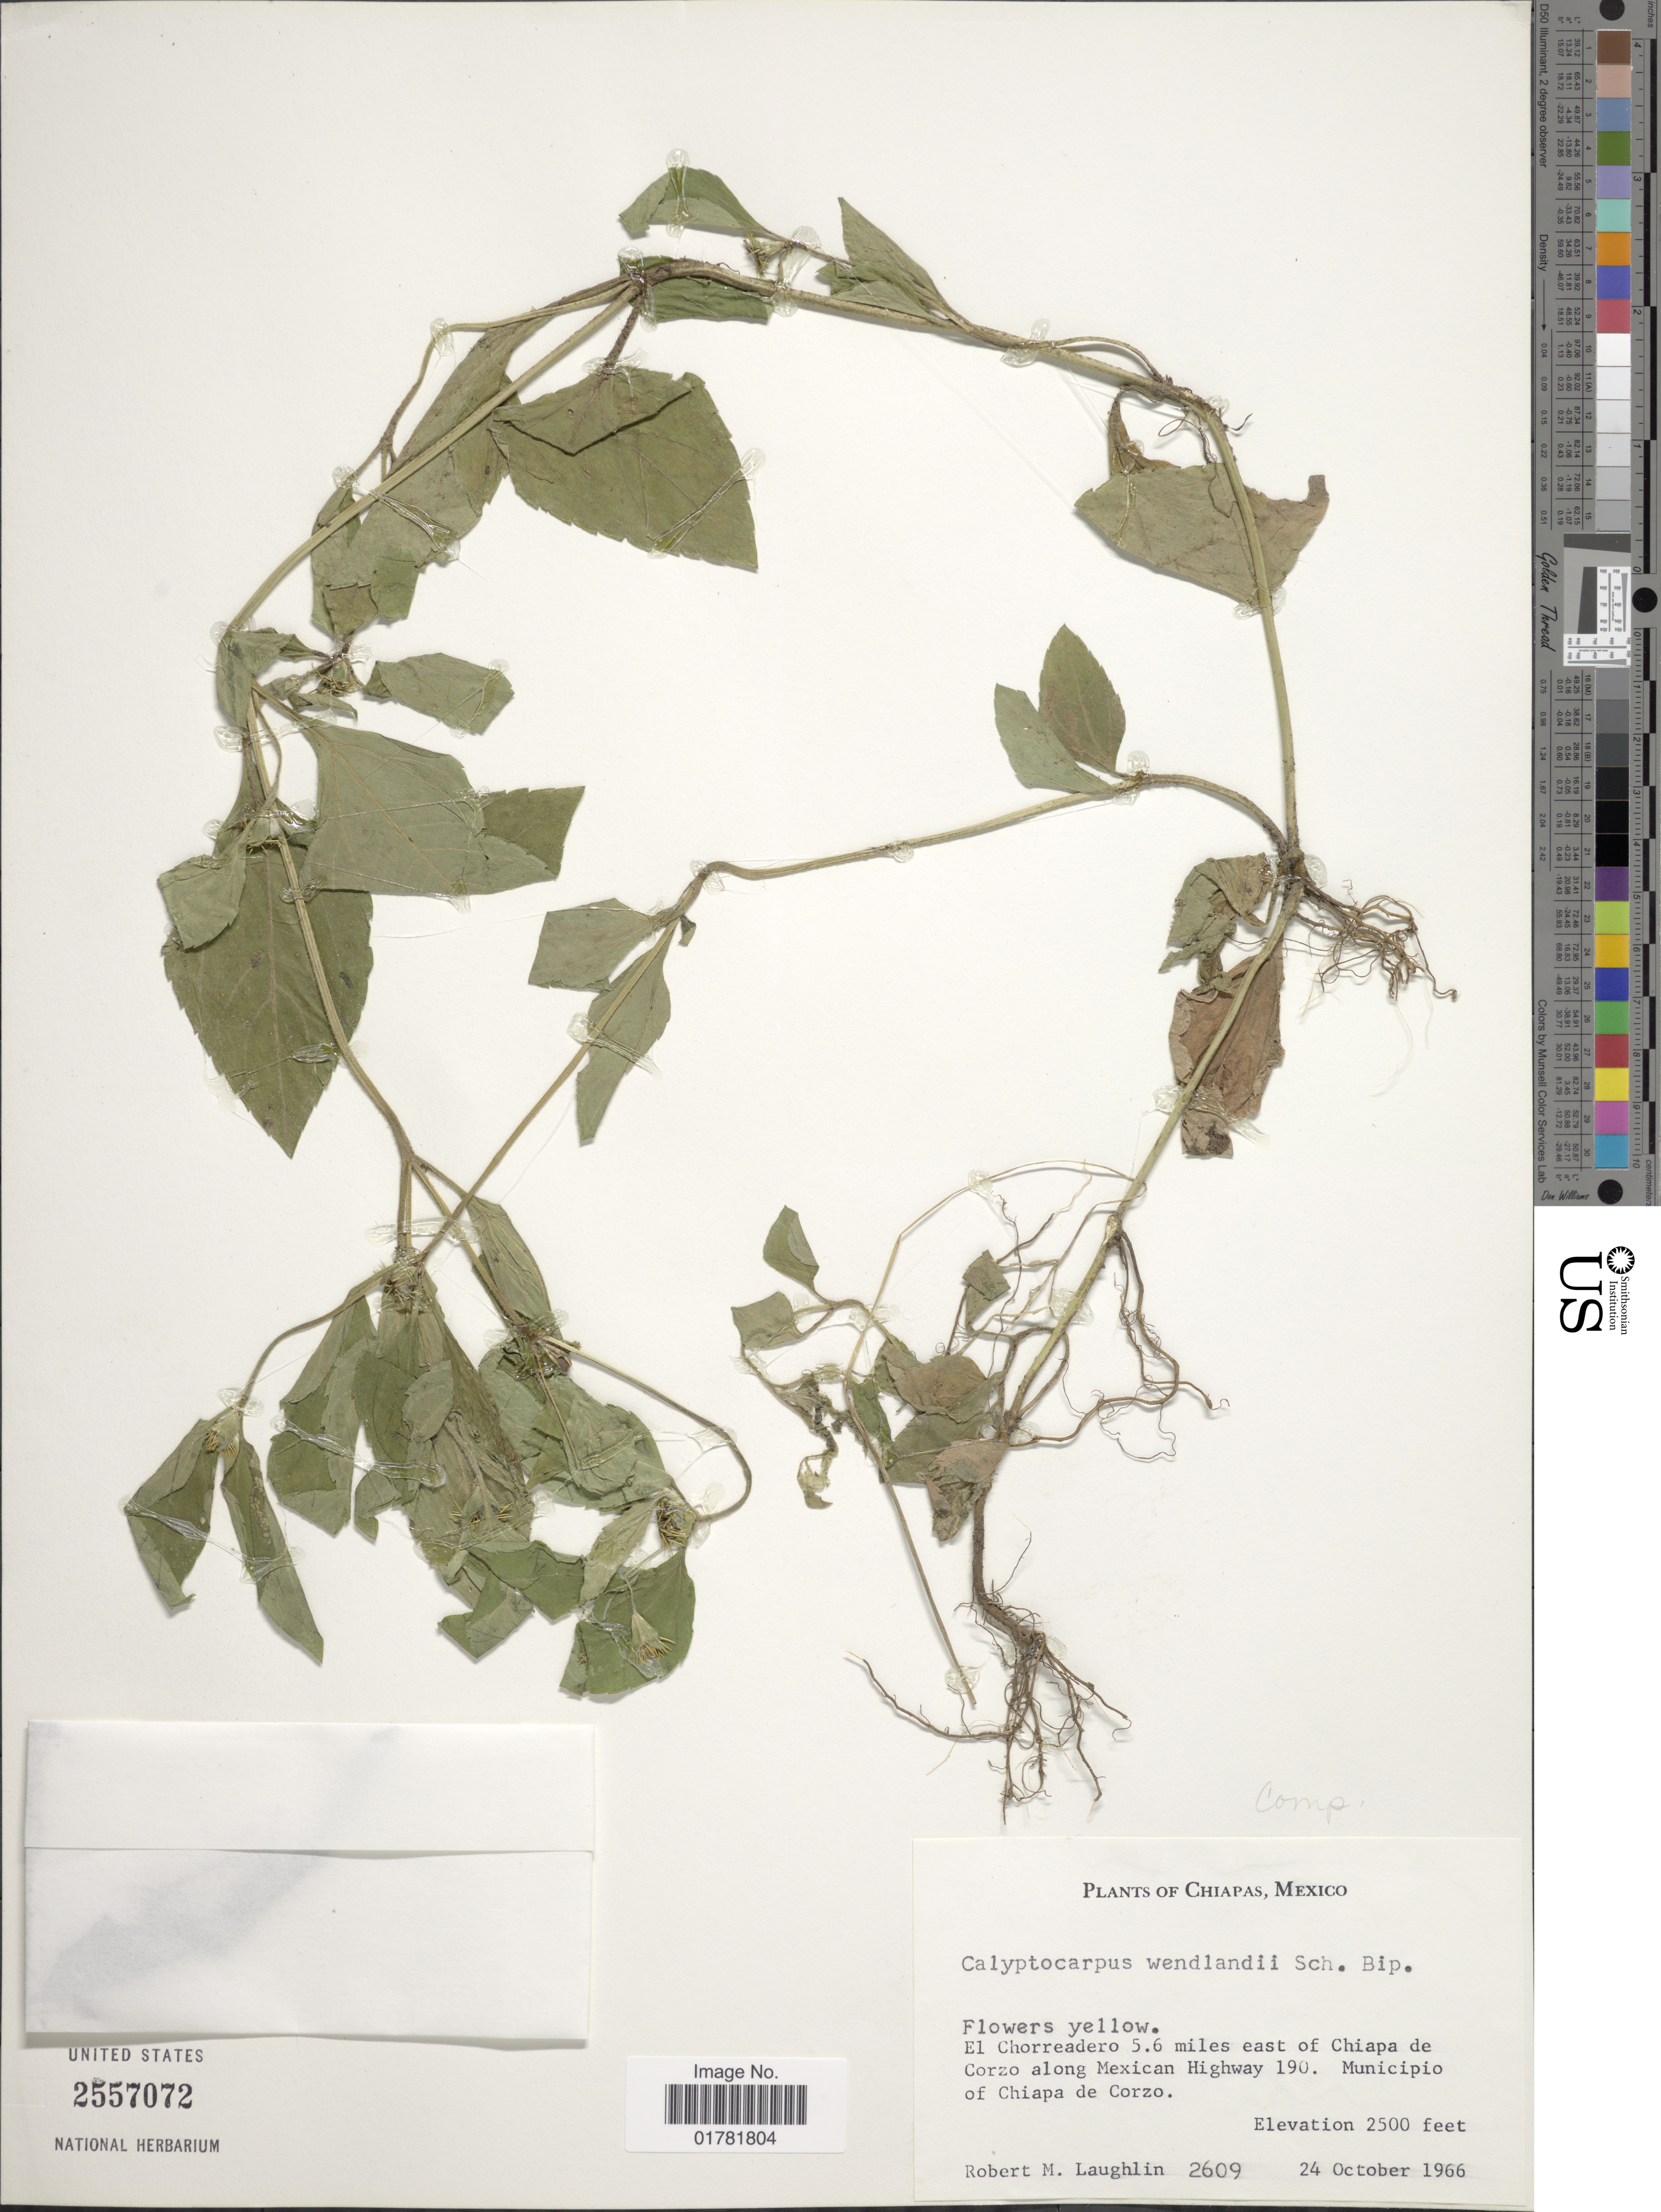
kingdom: Plantae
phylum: Tracheophyta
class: Magnoliopsida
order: Asterales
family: Asteraceae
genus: Calyptocarpus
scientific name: Calyptocarpus wendlandii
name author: Sch. Bip.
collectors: R. M. Laughlin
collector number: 2609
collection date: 1966-10-24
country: Mexico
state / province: Chiapas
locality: El Chorreadero 5.6 miles east of Chiapa de Corzo along Mexican Highway 190. Municipio of Chiapa de Corzo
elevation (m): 762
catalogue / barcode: US 2557072